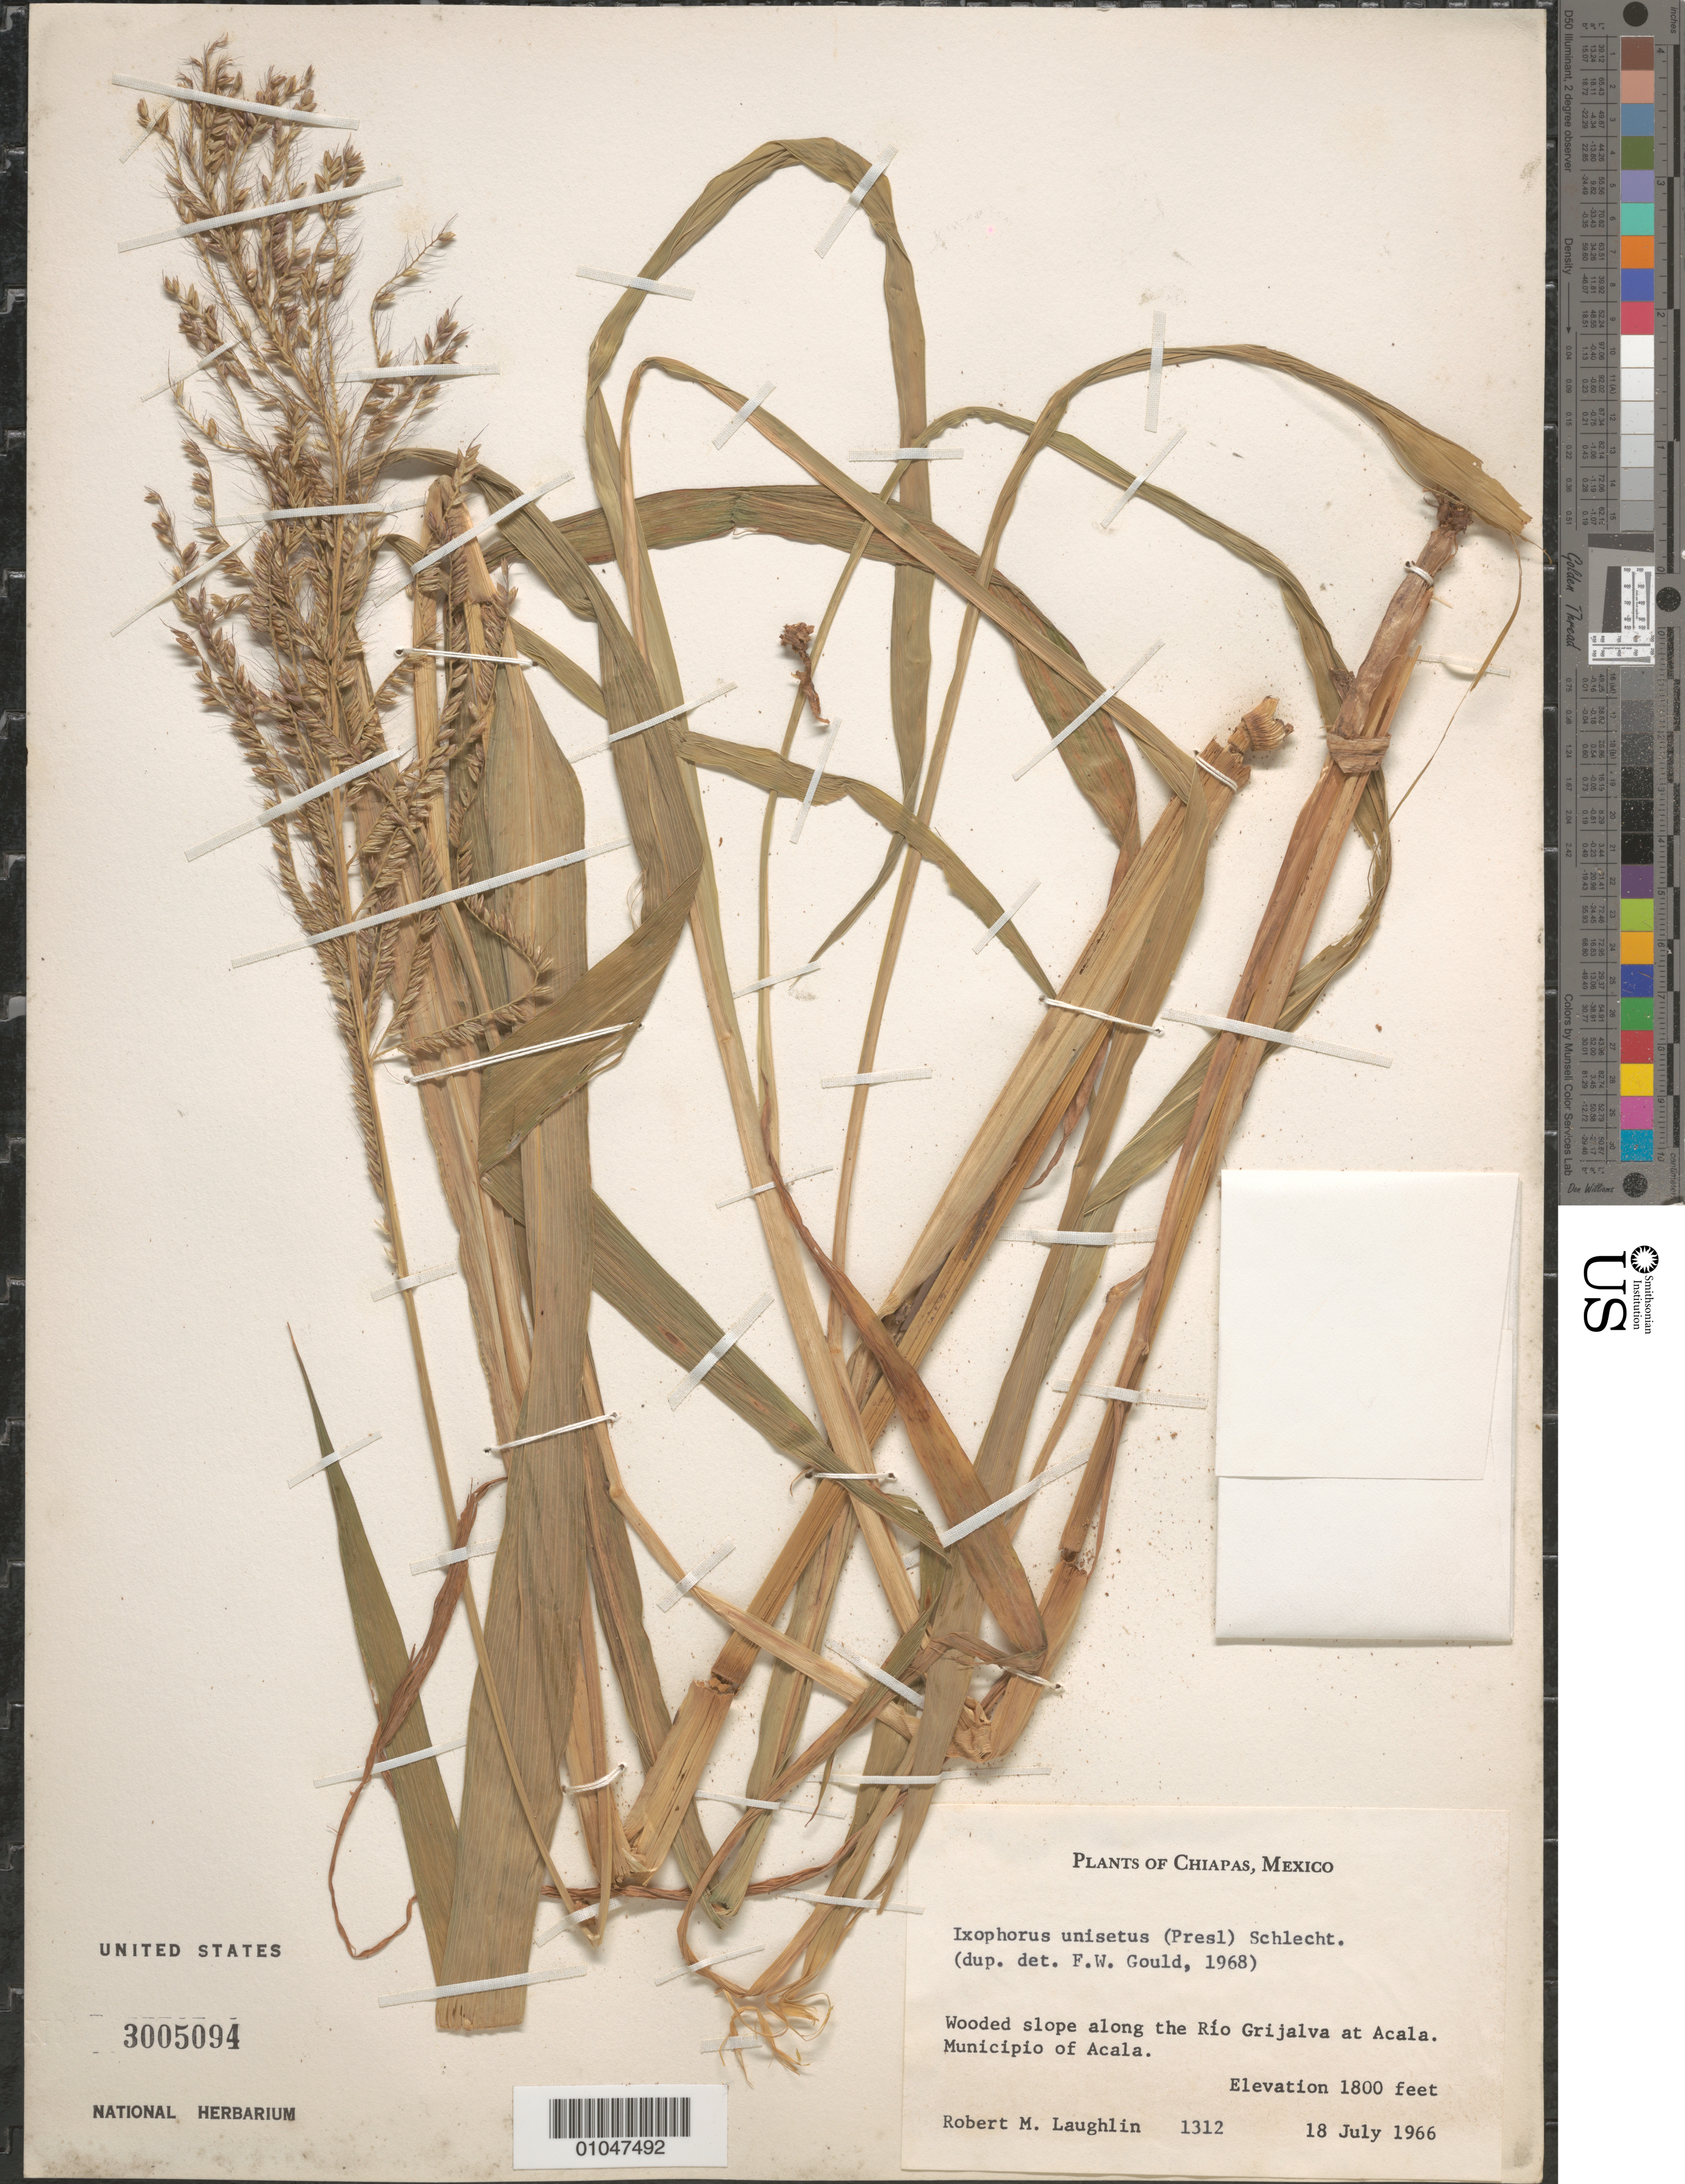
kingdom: Plantae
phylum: Tracheophyta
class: Liliopsida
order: Poales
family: Poaceae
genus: Ixophorus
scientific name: Ixophorus unisetus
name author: (J. Presl) Schltdl.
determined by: Gould, F. W.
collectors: R. M. Laughlin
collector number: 1312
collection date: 1966-07-18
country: Mexico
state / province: Chiapas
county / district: Acala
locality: Along Rio Grijalva.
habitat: Wooded slope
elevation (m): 549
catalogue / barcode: US 3005094